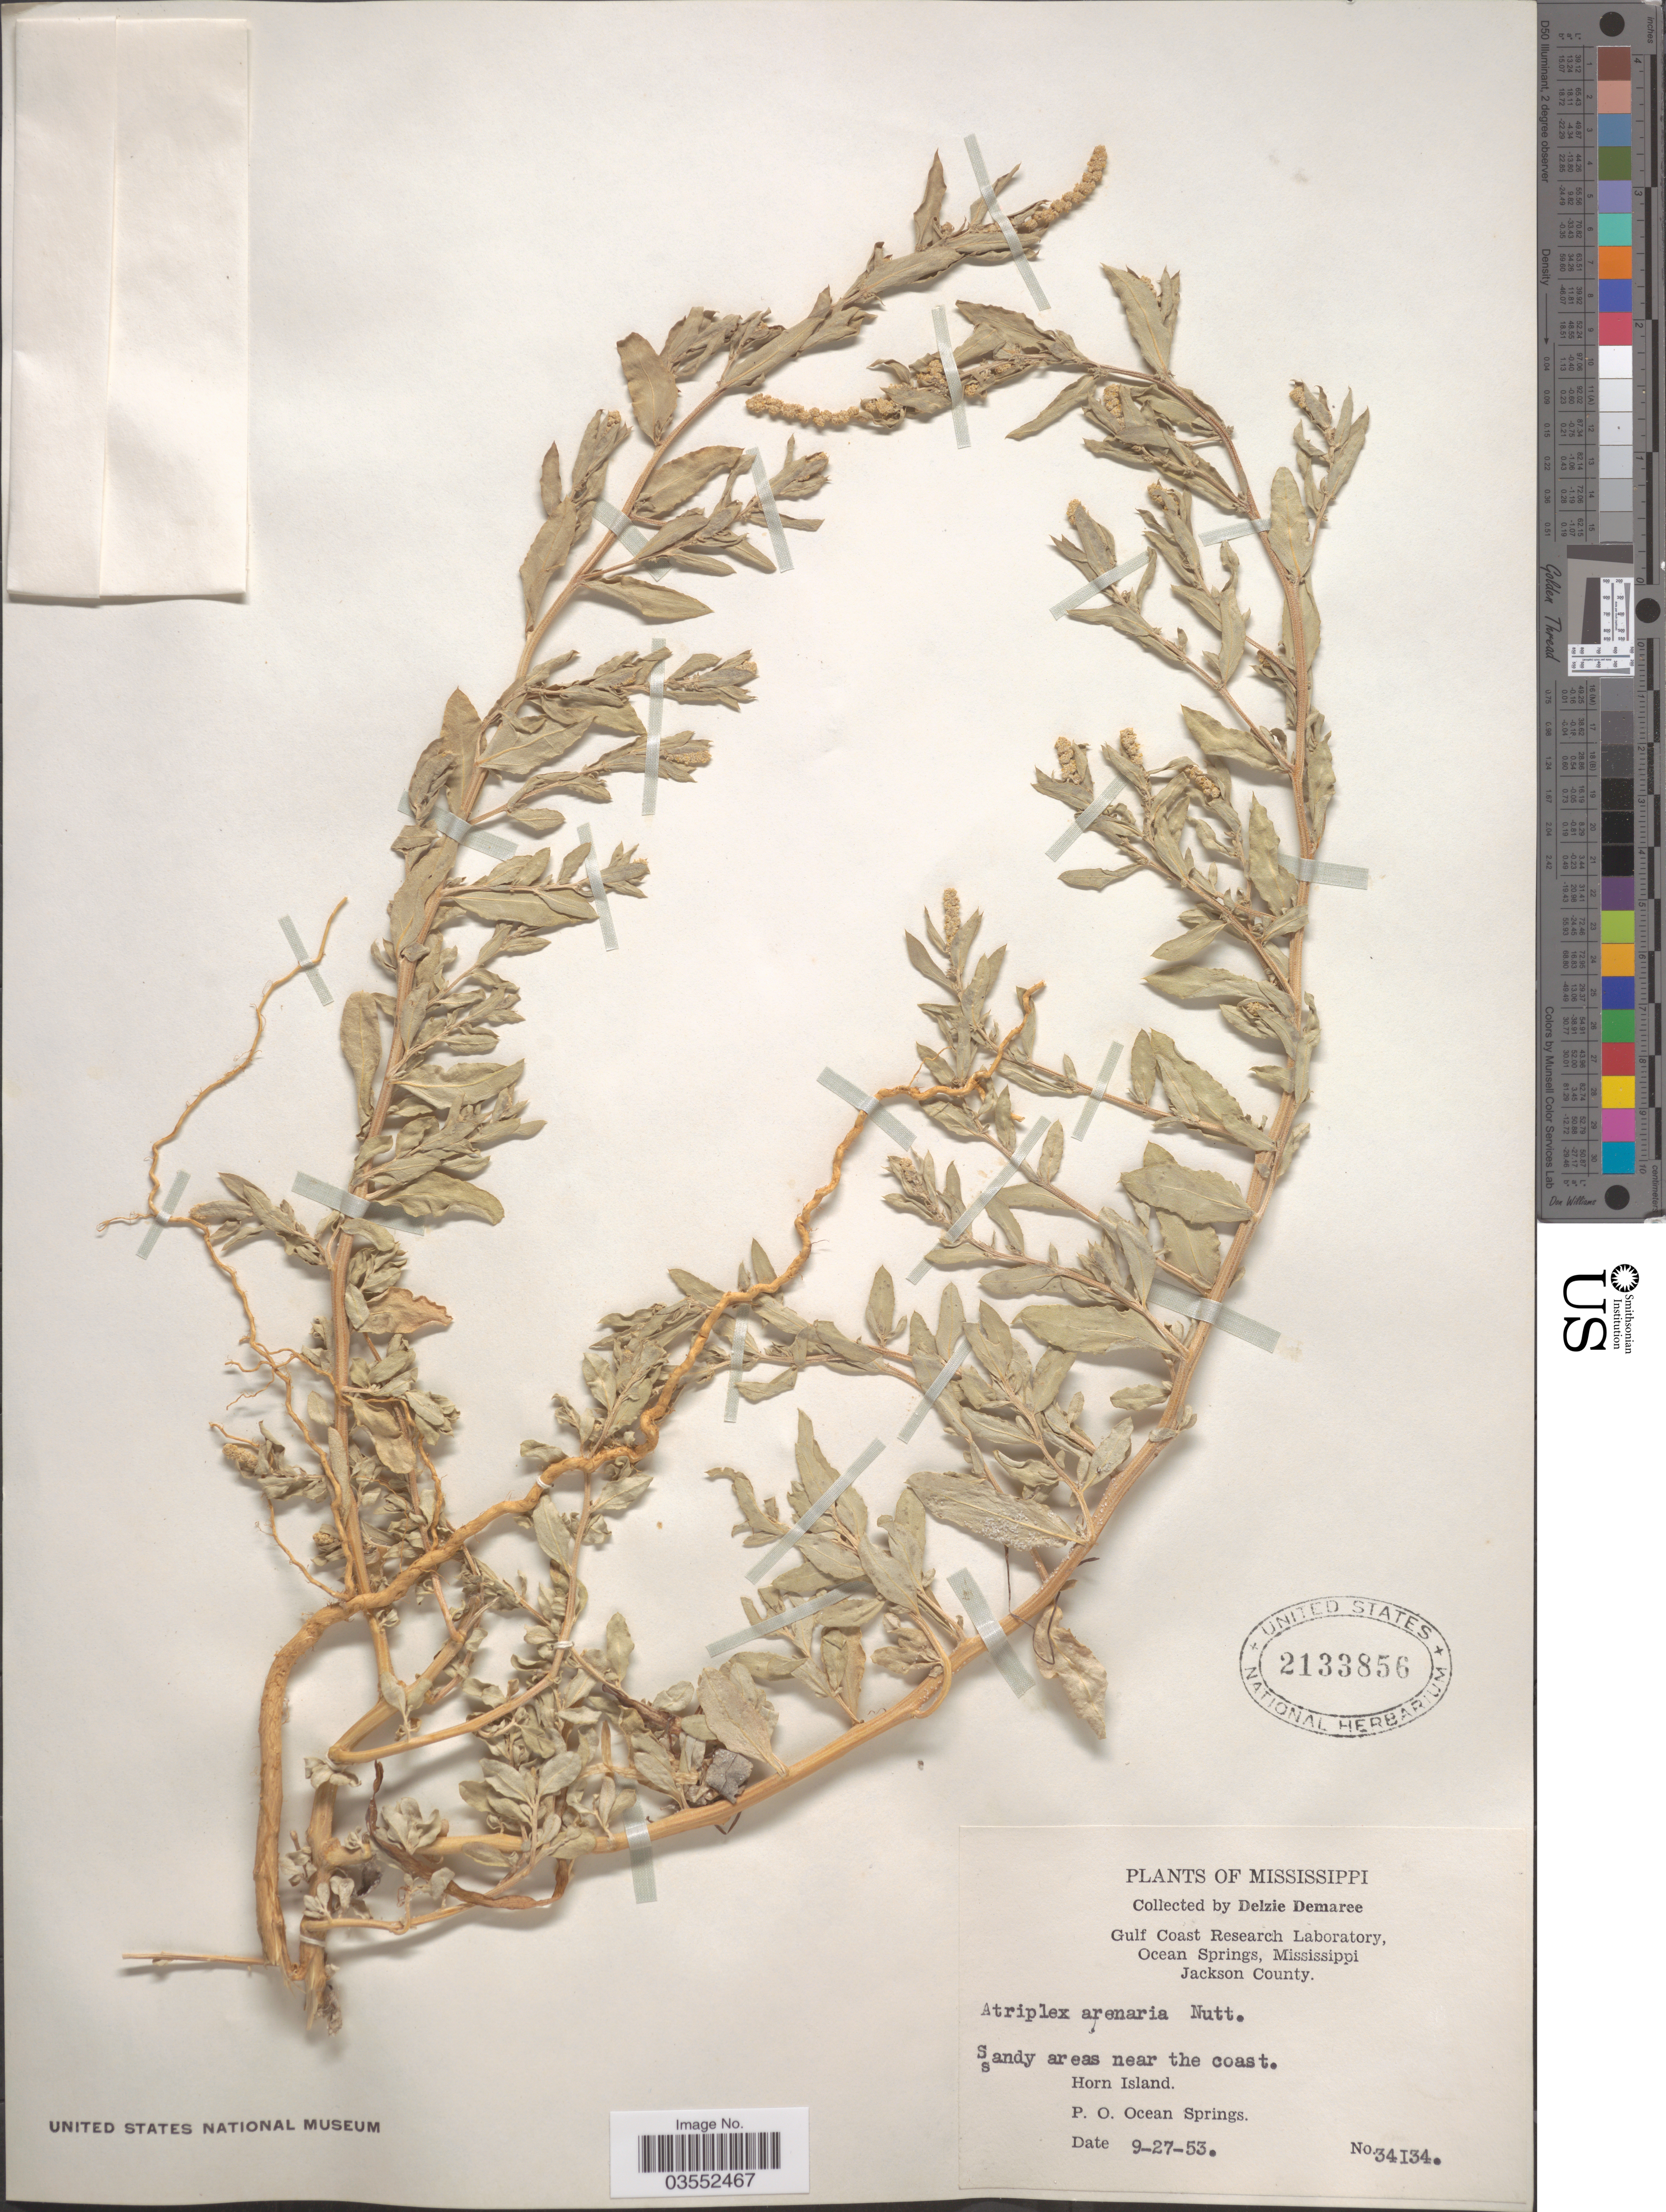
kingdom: Plantae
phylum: Tracheophyta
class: Magnoliopsida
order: Caryophyllales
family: Amaranthaceae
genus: Atriplex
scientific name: Atriplex pentandra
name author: (Jacq.) Standl.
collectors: D. Demaree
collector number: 34134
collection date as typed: Transcribed d/m/y: 27/9/53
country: United States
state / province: Mississippi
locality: Gulf Coast Research Laboratory, Ocean Springs. Jackson County. Horn Island. P. O. Ocean Springs.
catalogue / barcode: US 2133856